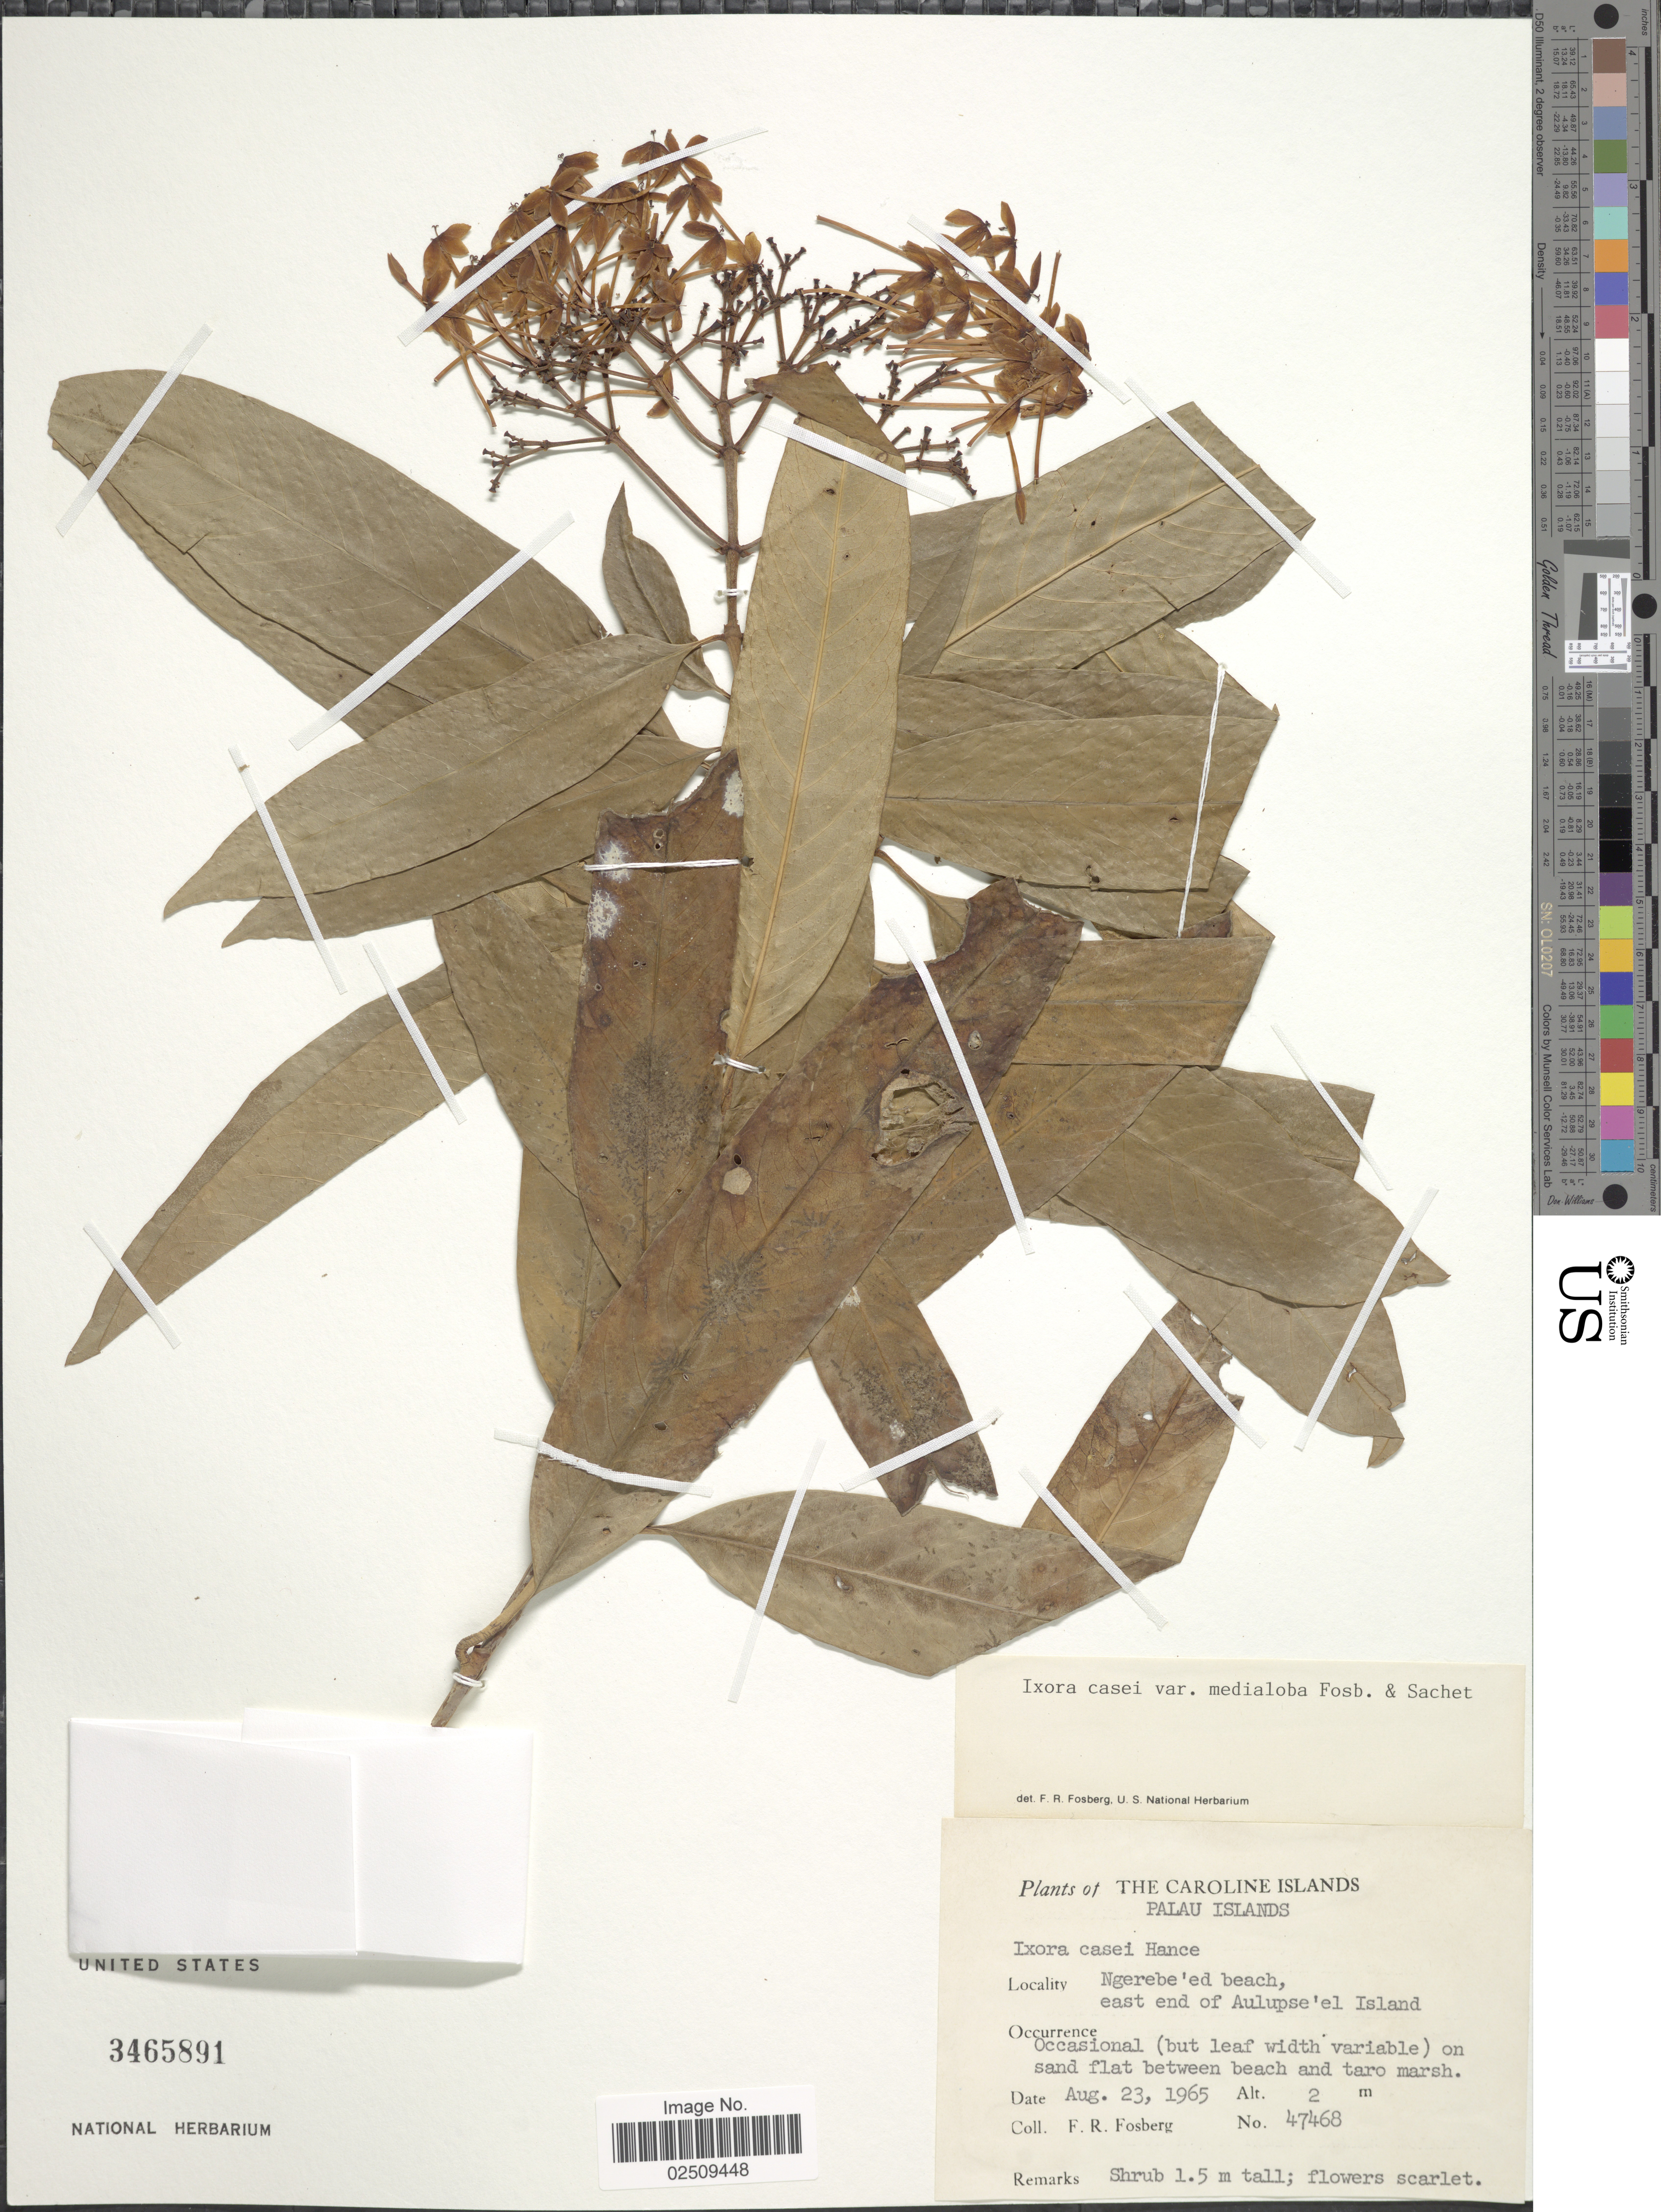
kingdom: Plantae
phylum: Tracheophyta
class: Magnoliopsida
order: Gentianales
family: Rubiaceae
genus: Ixora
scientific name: Ixora casei var. medialoba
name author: Fosberg & Sachet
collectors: F. R. Fosberg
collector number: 47468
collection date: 1965-08-23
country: Palau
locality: The Caroline Islands, Palau Islands, Ngerebe'ed beach, east end of Aulupse'el Island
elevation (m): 2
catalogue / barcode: US 3465891